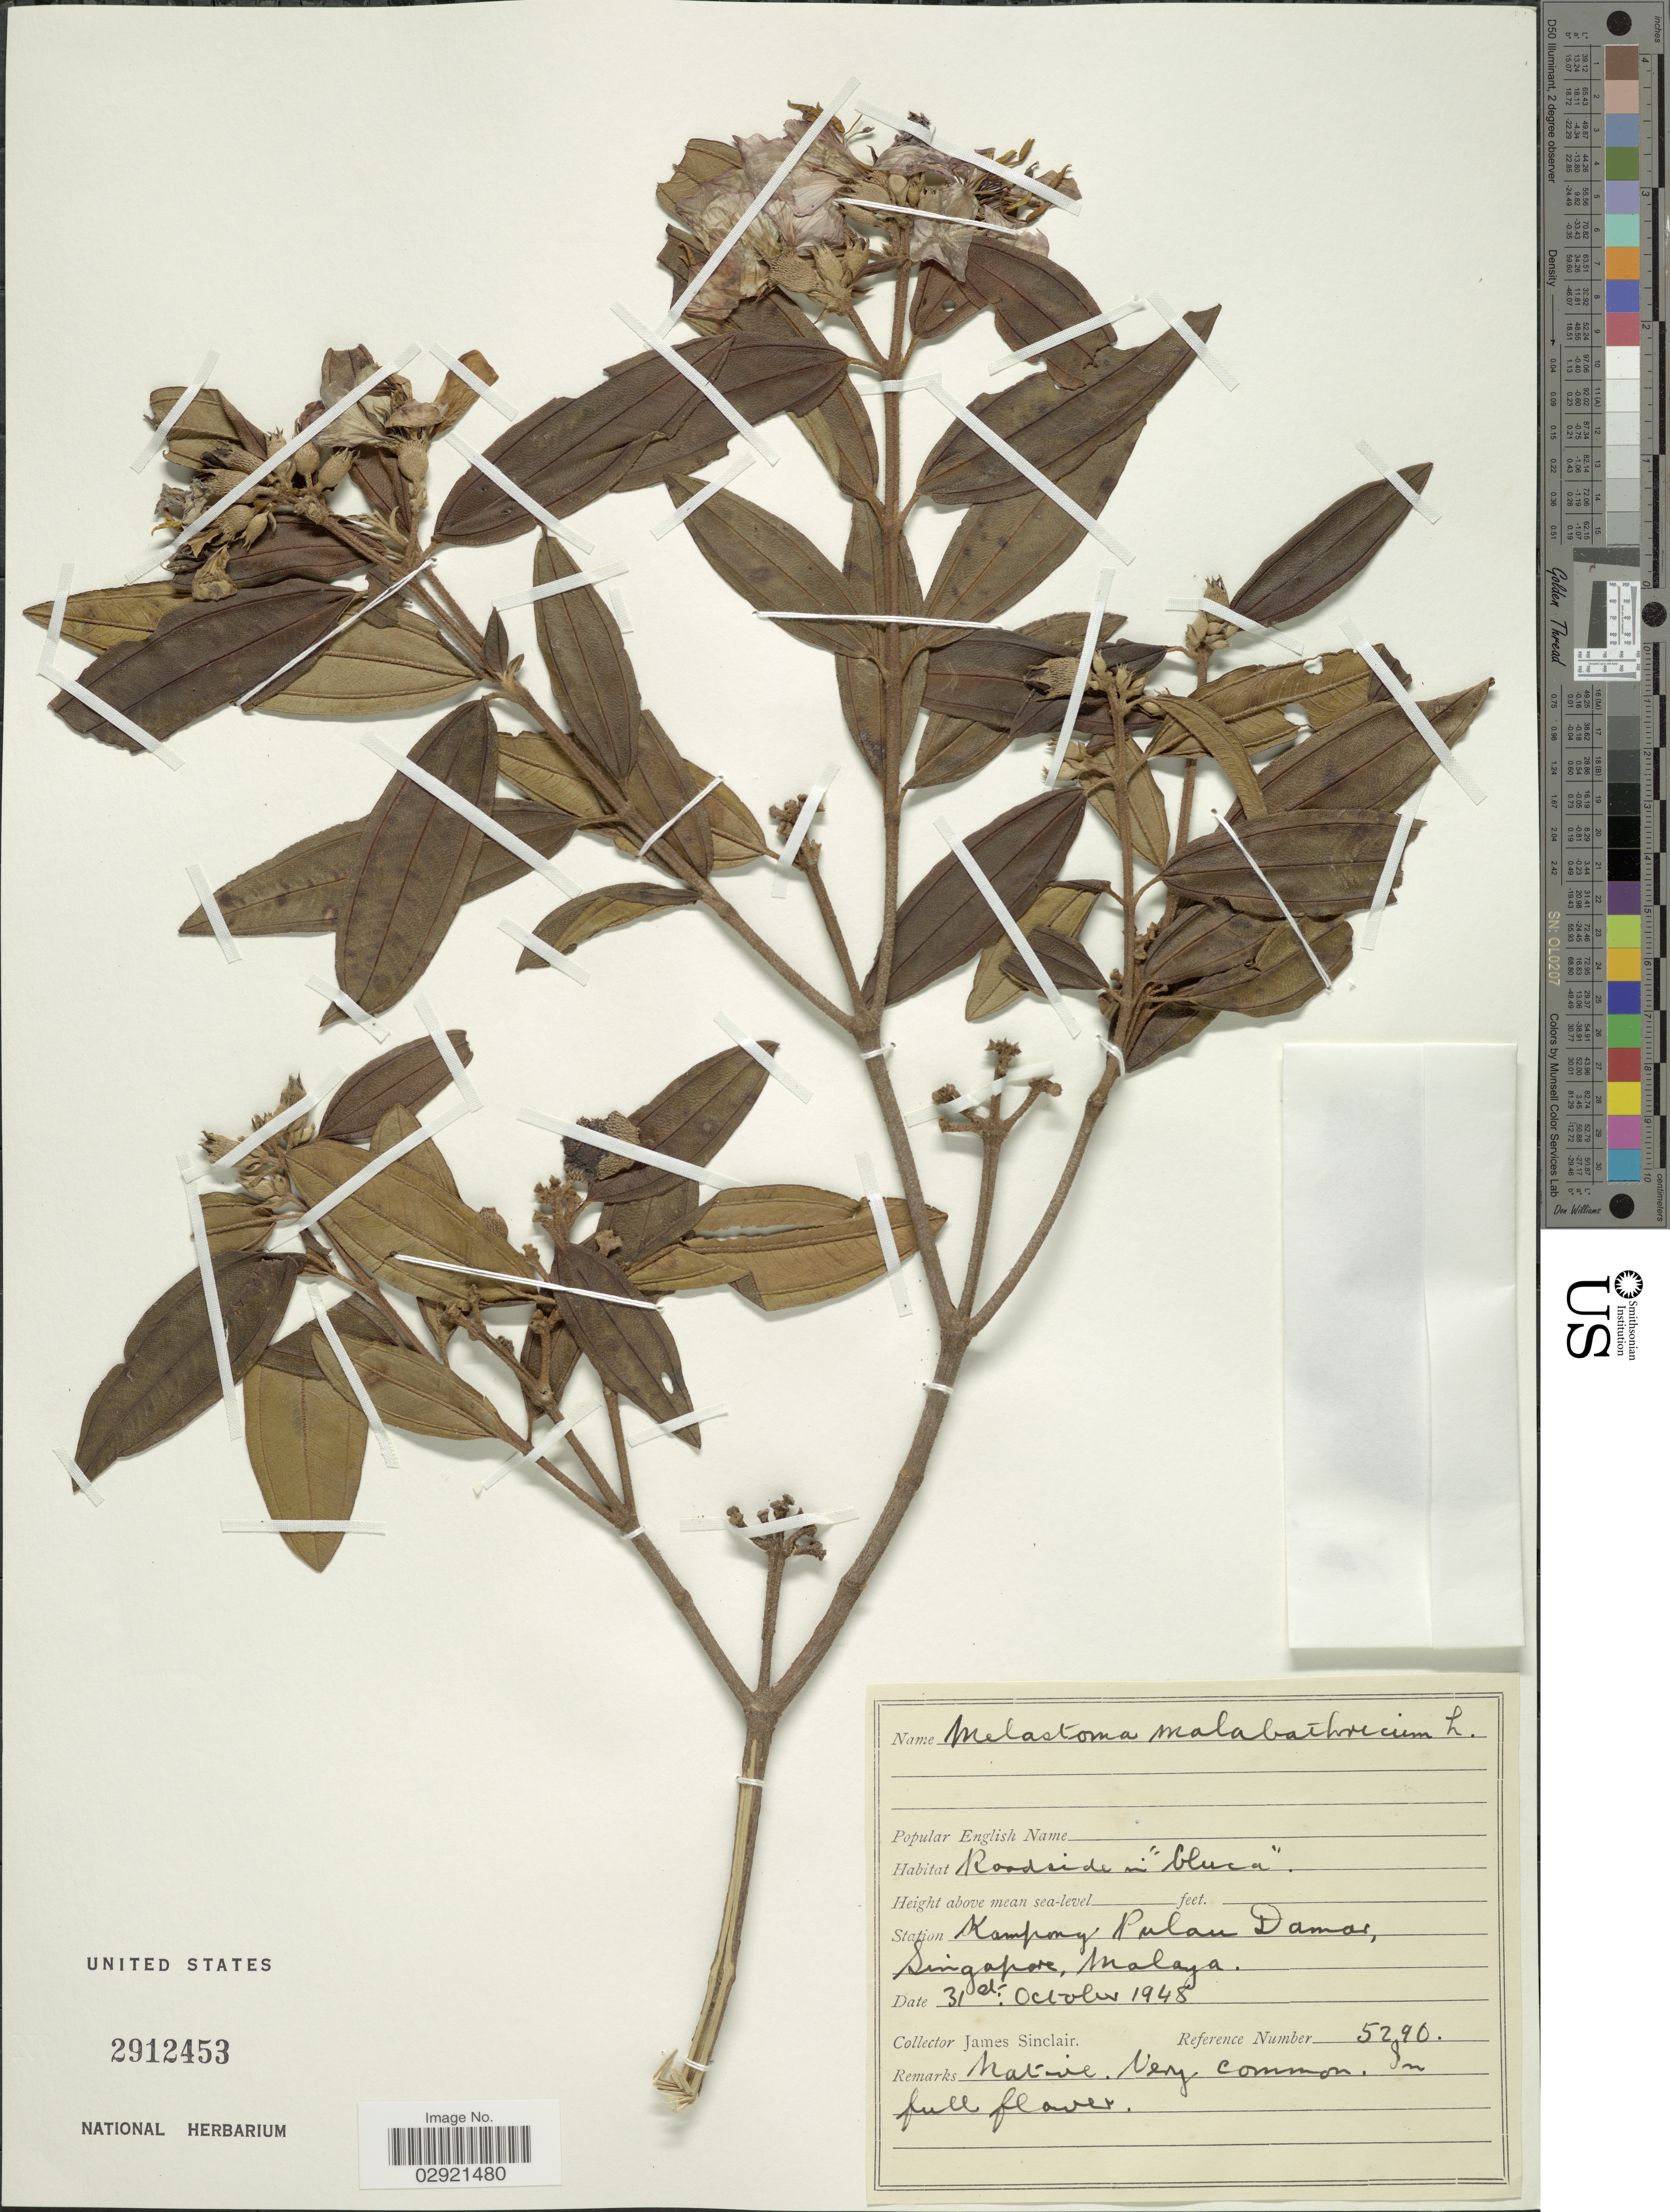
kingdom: Plantae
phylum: Tracheophyta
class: Magnoliopsida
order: Myrtales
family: Melastomataceae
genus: Melastoma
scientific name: Melastoma malabathricum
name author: L.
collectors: J. Sinclair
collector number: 5290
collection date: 1948-10-31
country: Singapore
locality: Station Kampong Pulau Damas, Singapore, Malaya.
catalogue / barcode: US 2912453